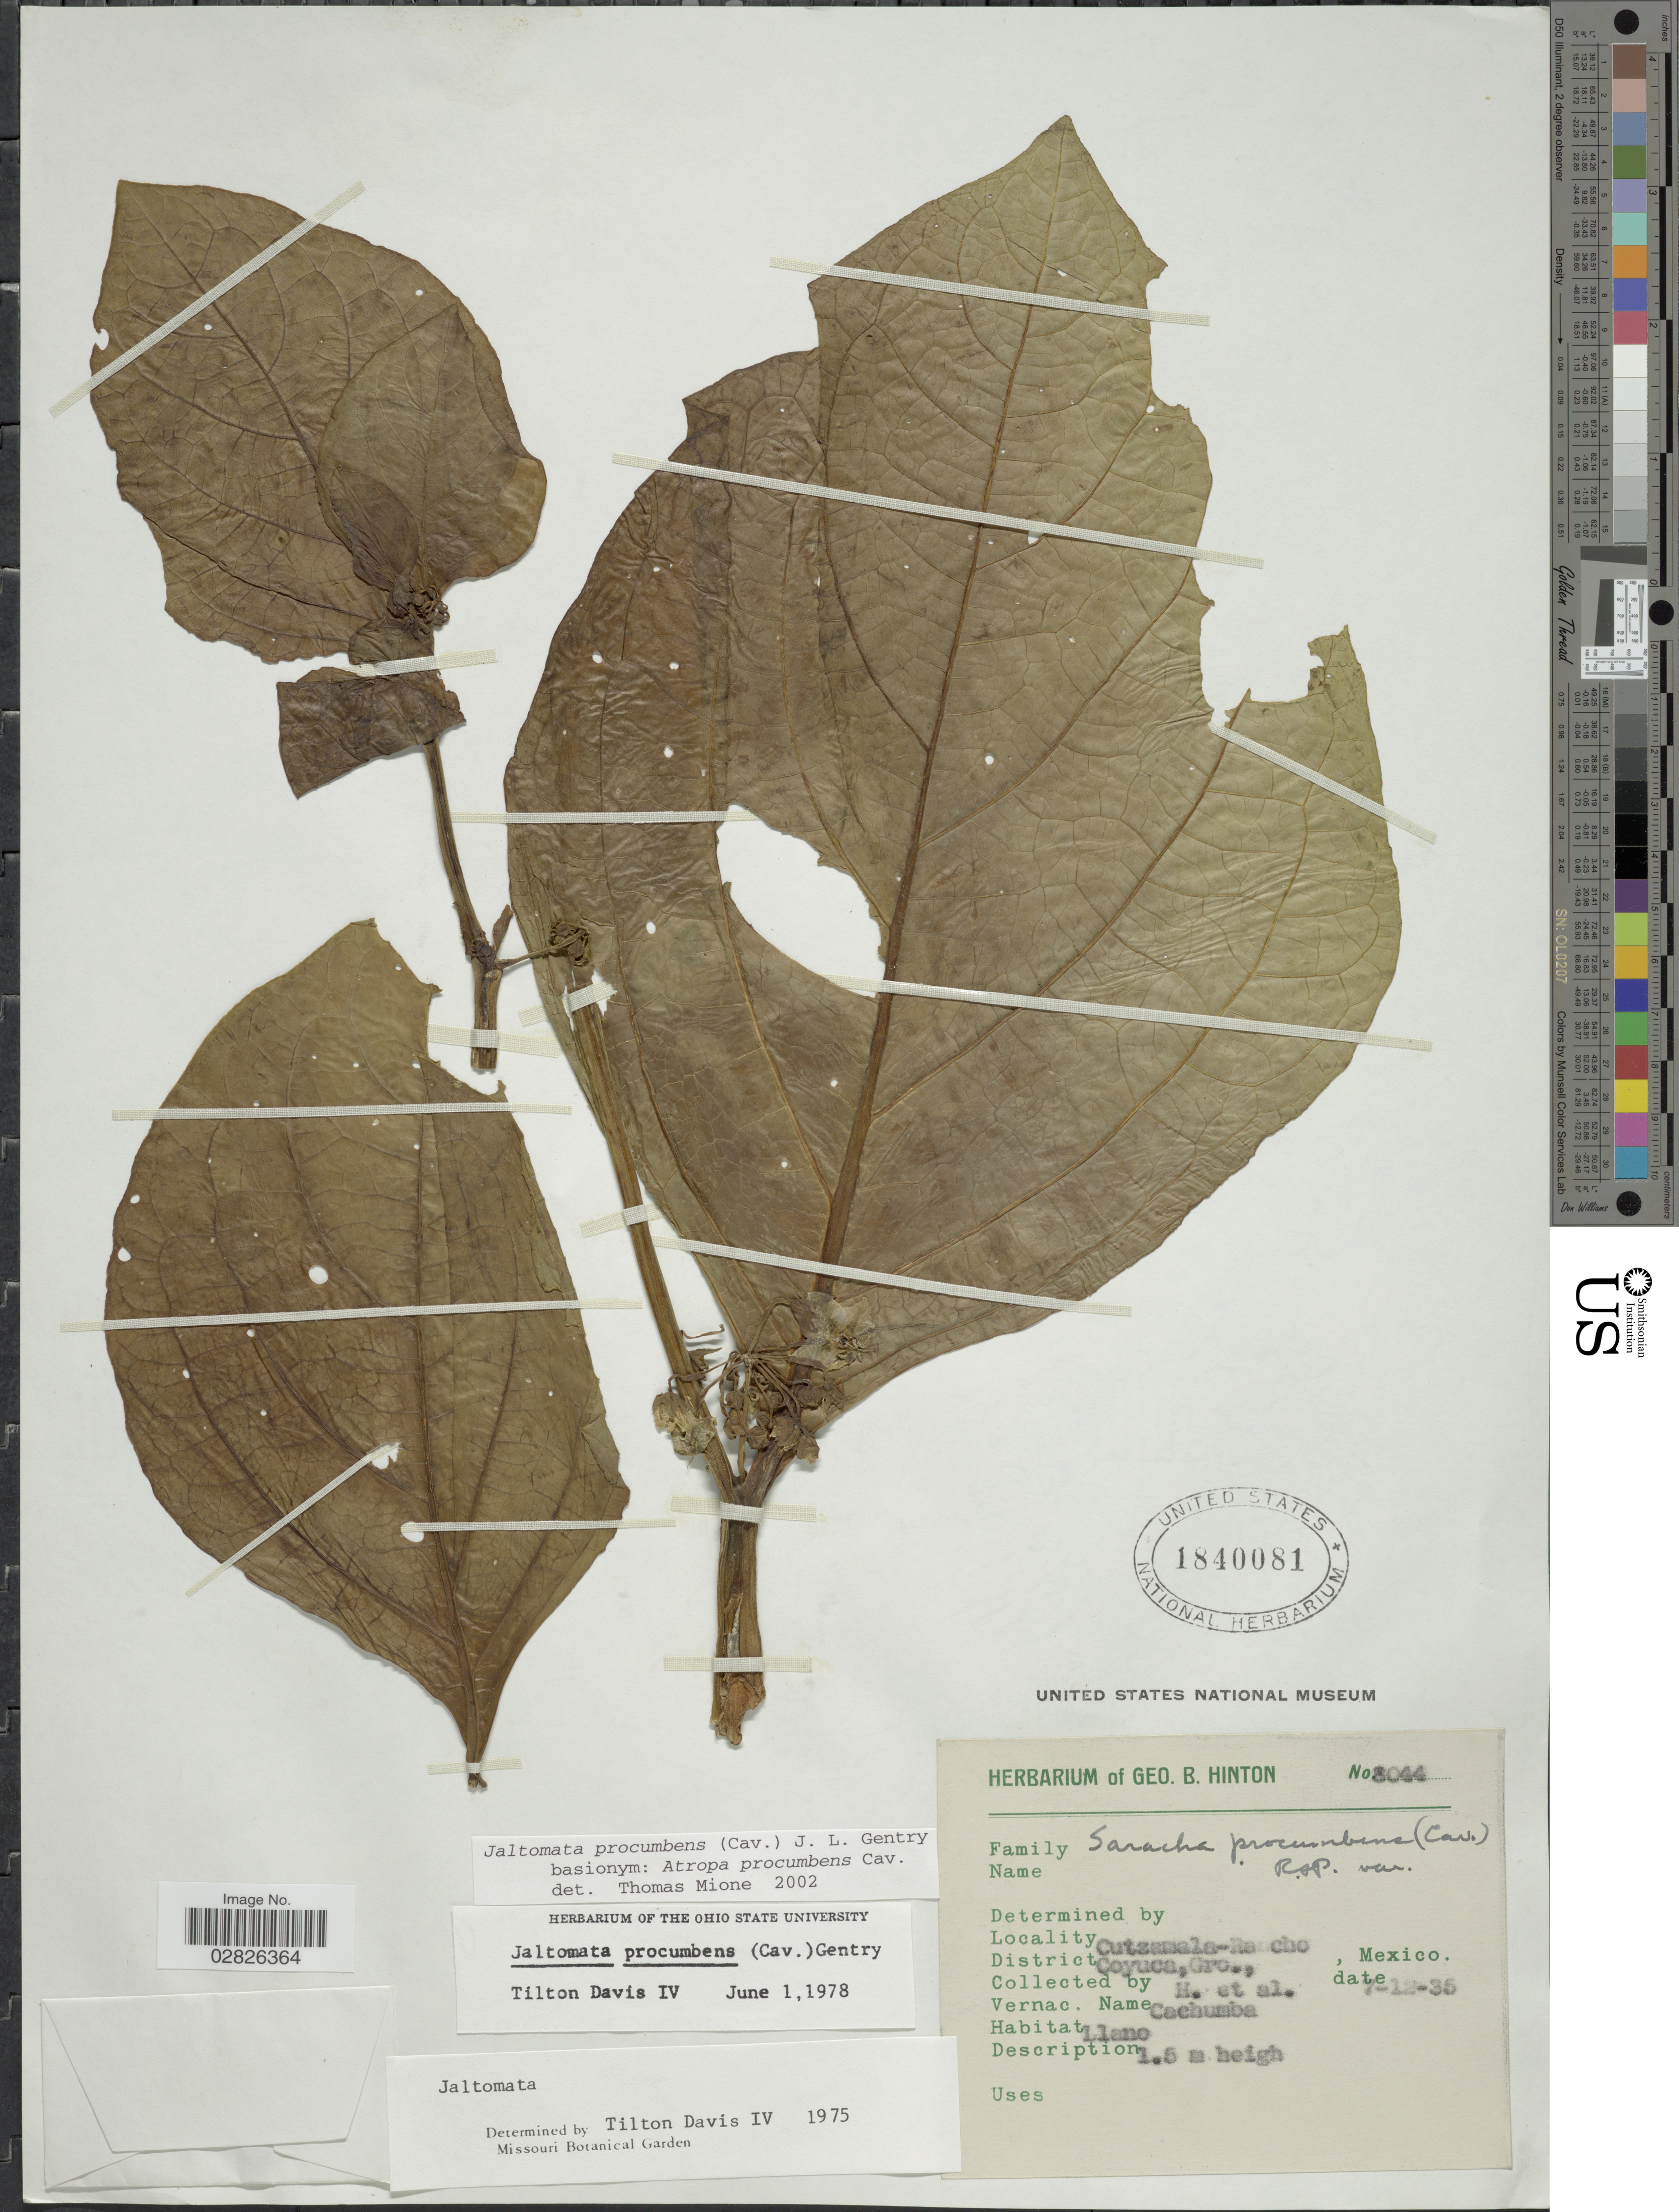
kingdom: Plantae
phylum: Tracheophyta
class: Magnoliopsida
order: Solanales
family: Solanaceae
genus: Jaltomata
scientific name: Jaltomata procumbens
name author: (Cav.) J.L. Gentry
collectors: G. B. Hinton & et al.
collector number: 8044*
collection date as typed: Transcribed d/m/y: 7/12/35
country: Mexico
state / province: Guerrero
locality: Cutzamala-Rancho, District Coyuca.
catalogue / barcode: US 1840081